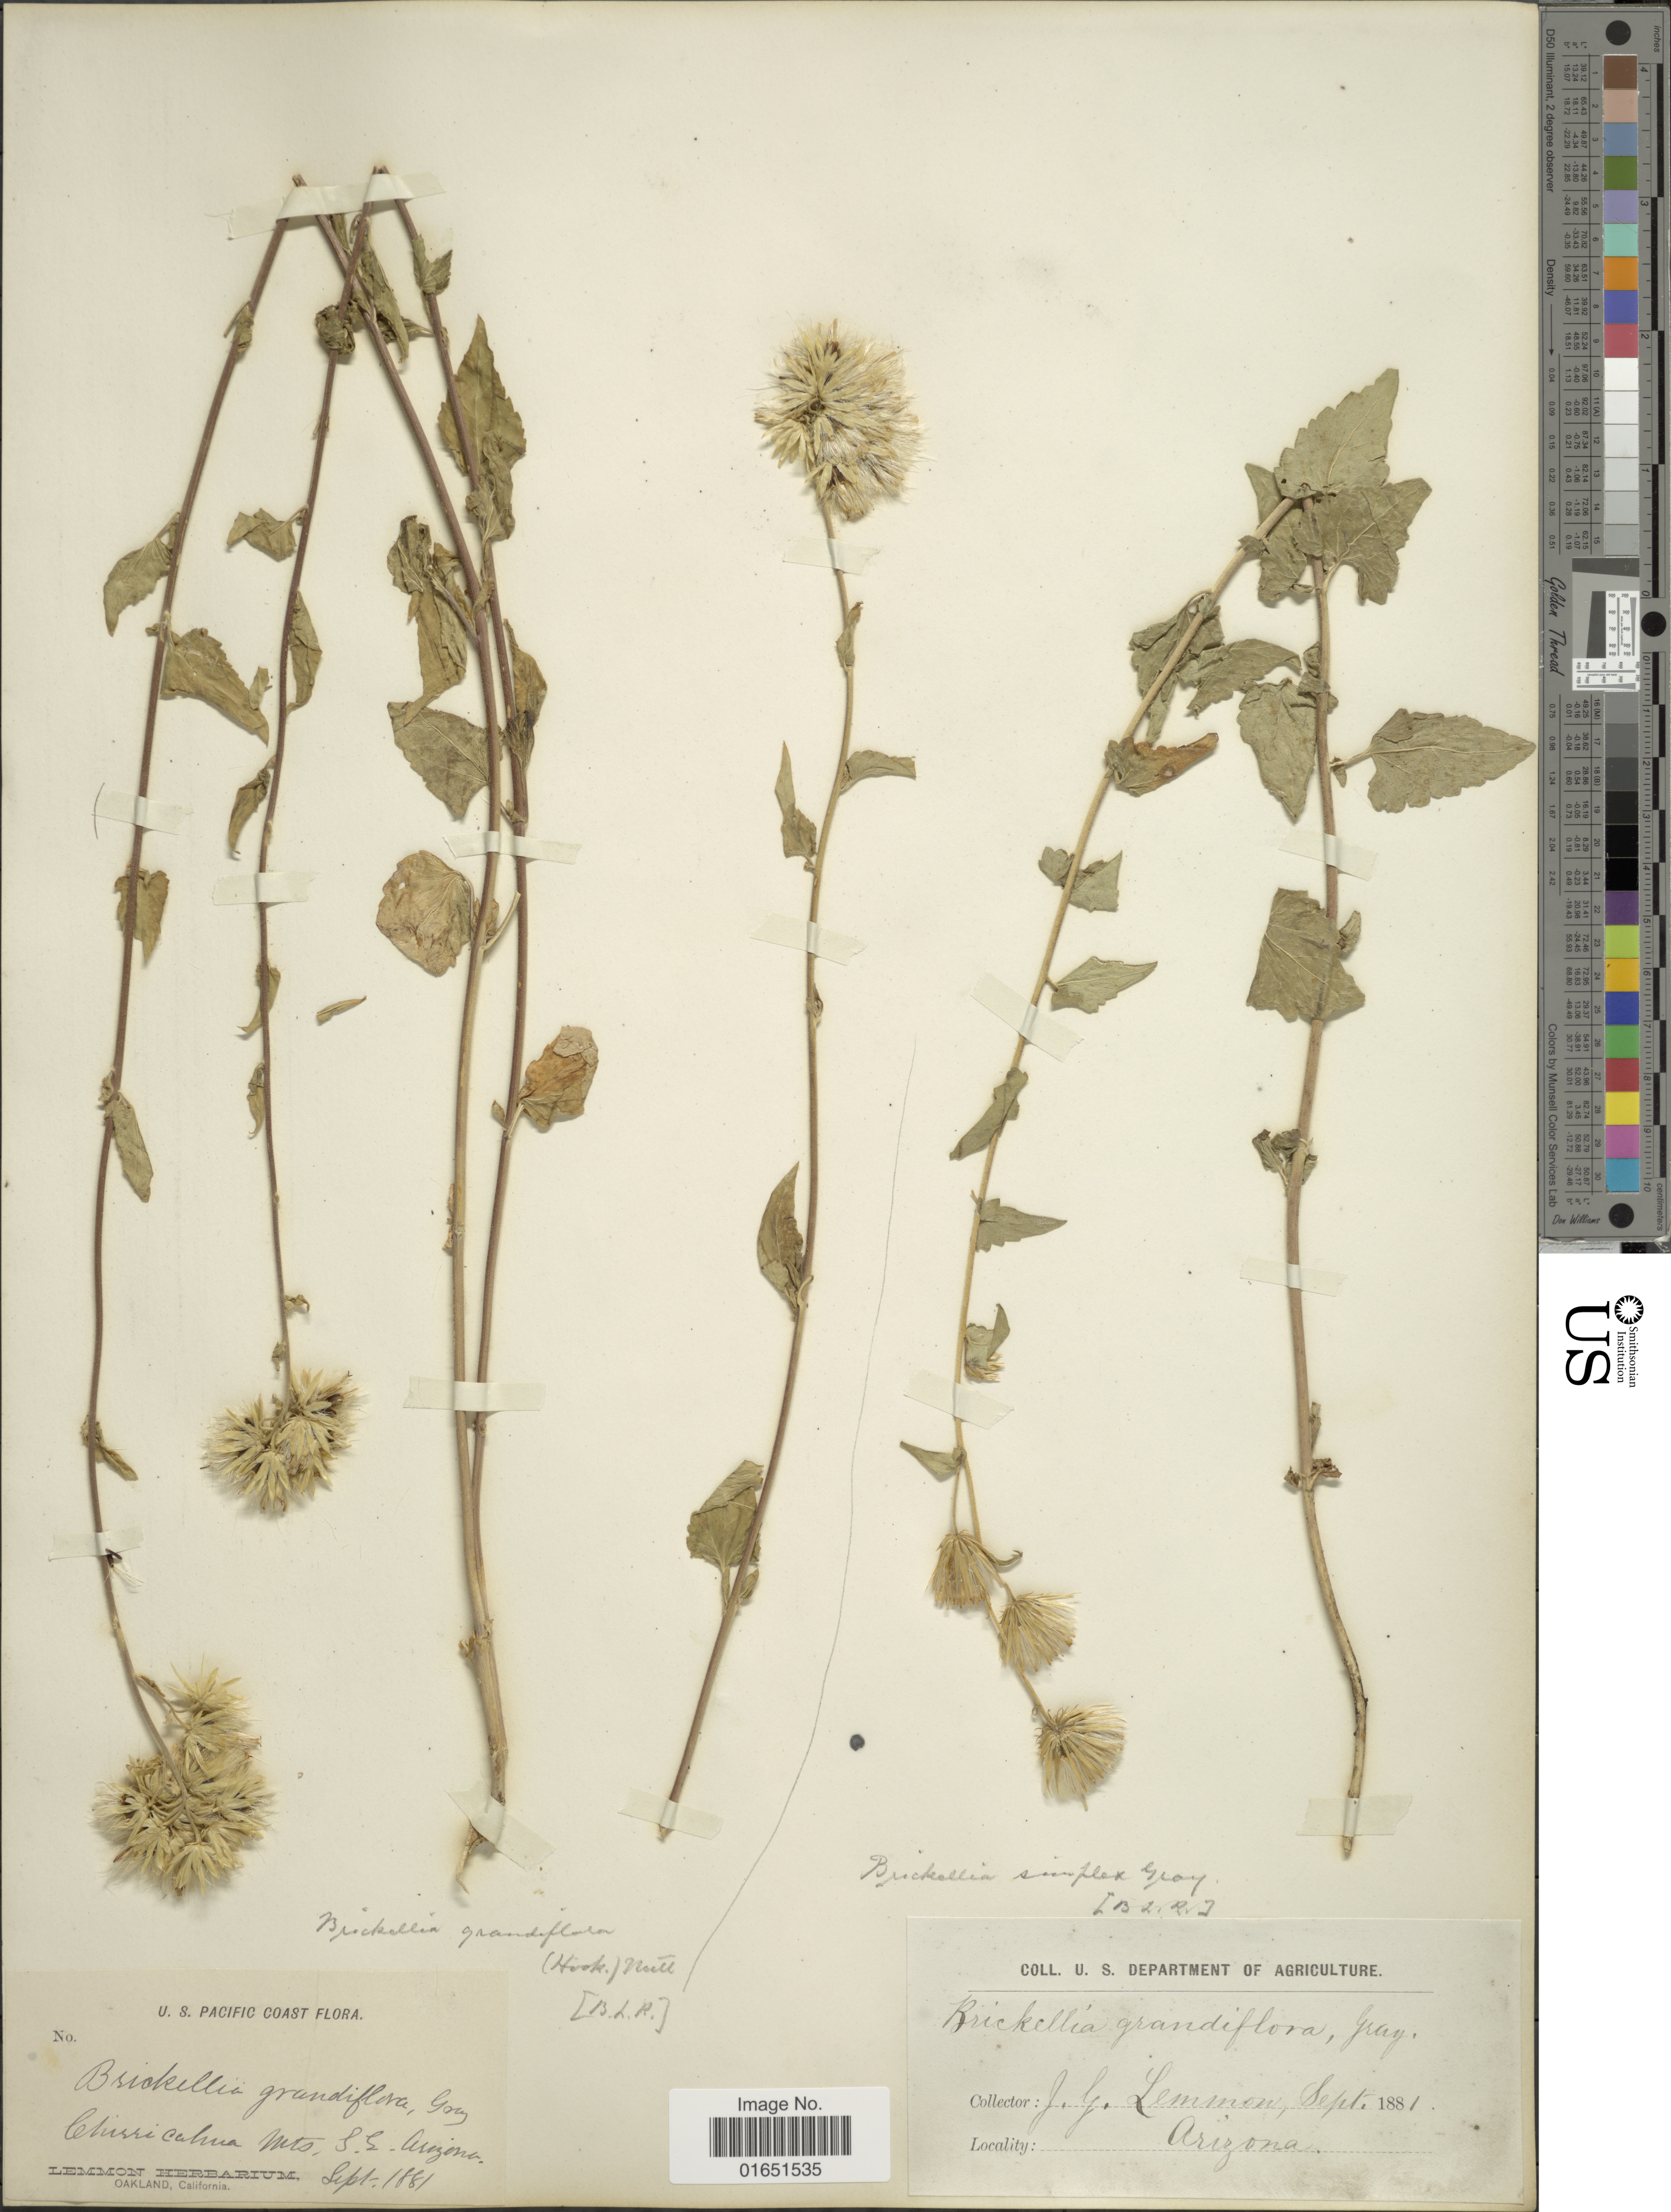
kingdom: Plantae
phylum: Tracheophyta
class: Magnoliopsida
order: Asterales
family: Asteraceae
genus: Brickellia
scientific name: Brickellia simplex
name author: A. Gray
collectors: J. Lemmon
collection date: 1881-09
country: United States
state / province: Arizona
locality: Chirricahua Mts, S.E. Ariozna